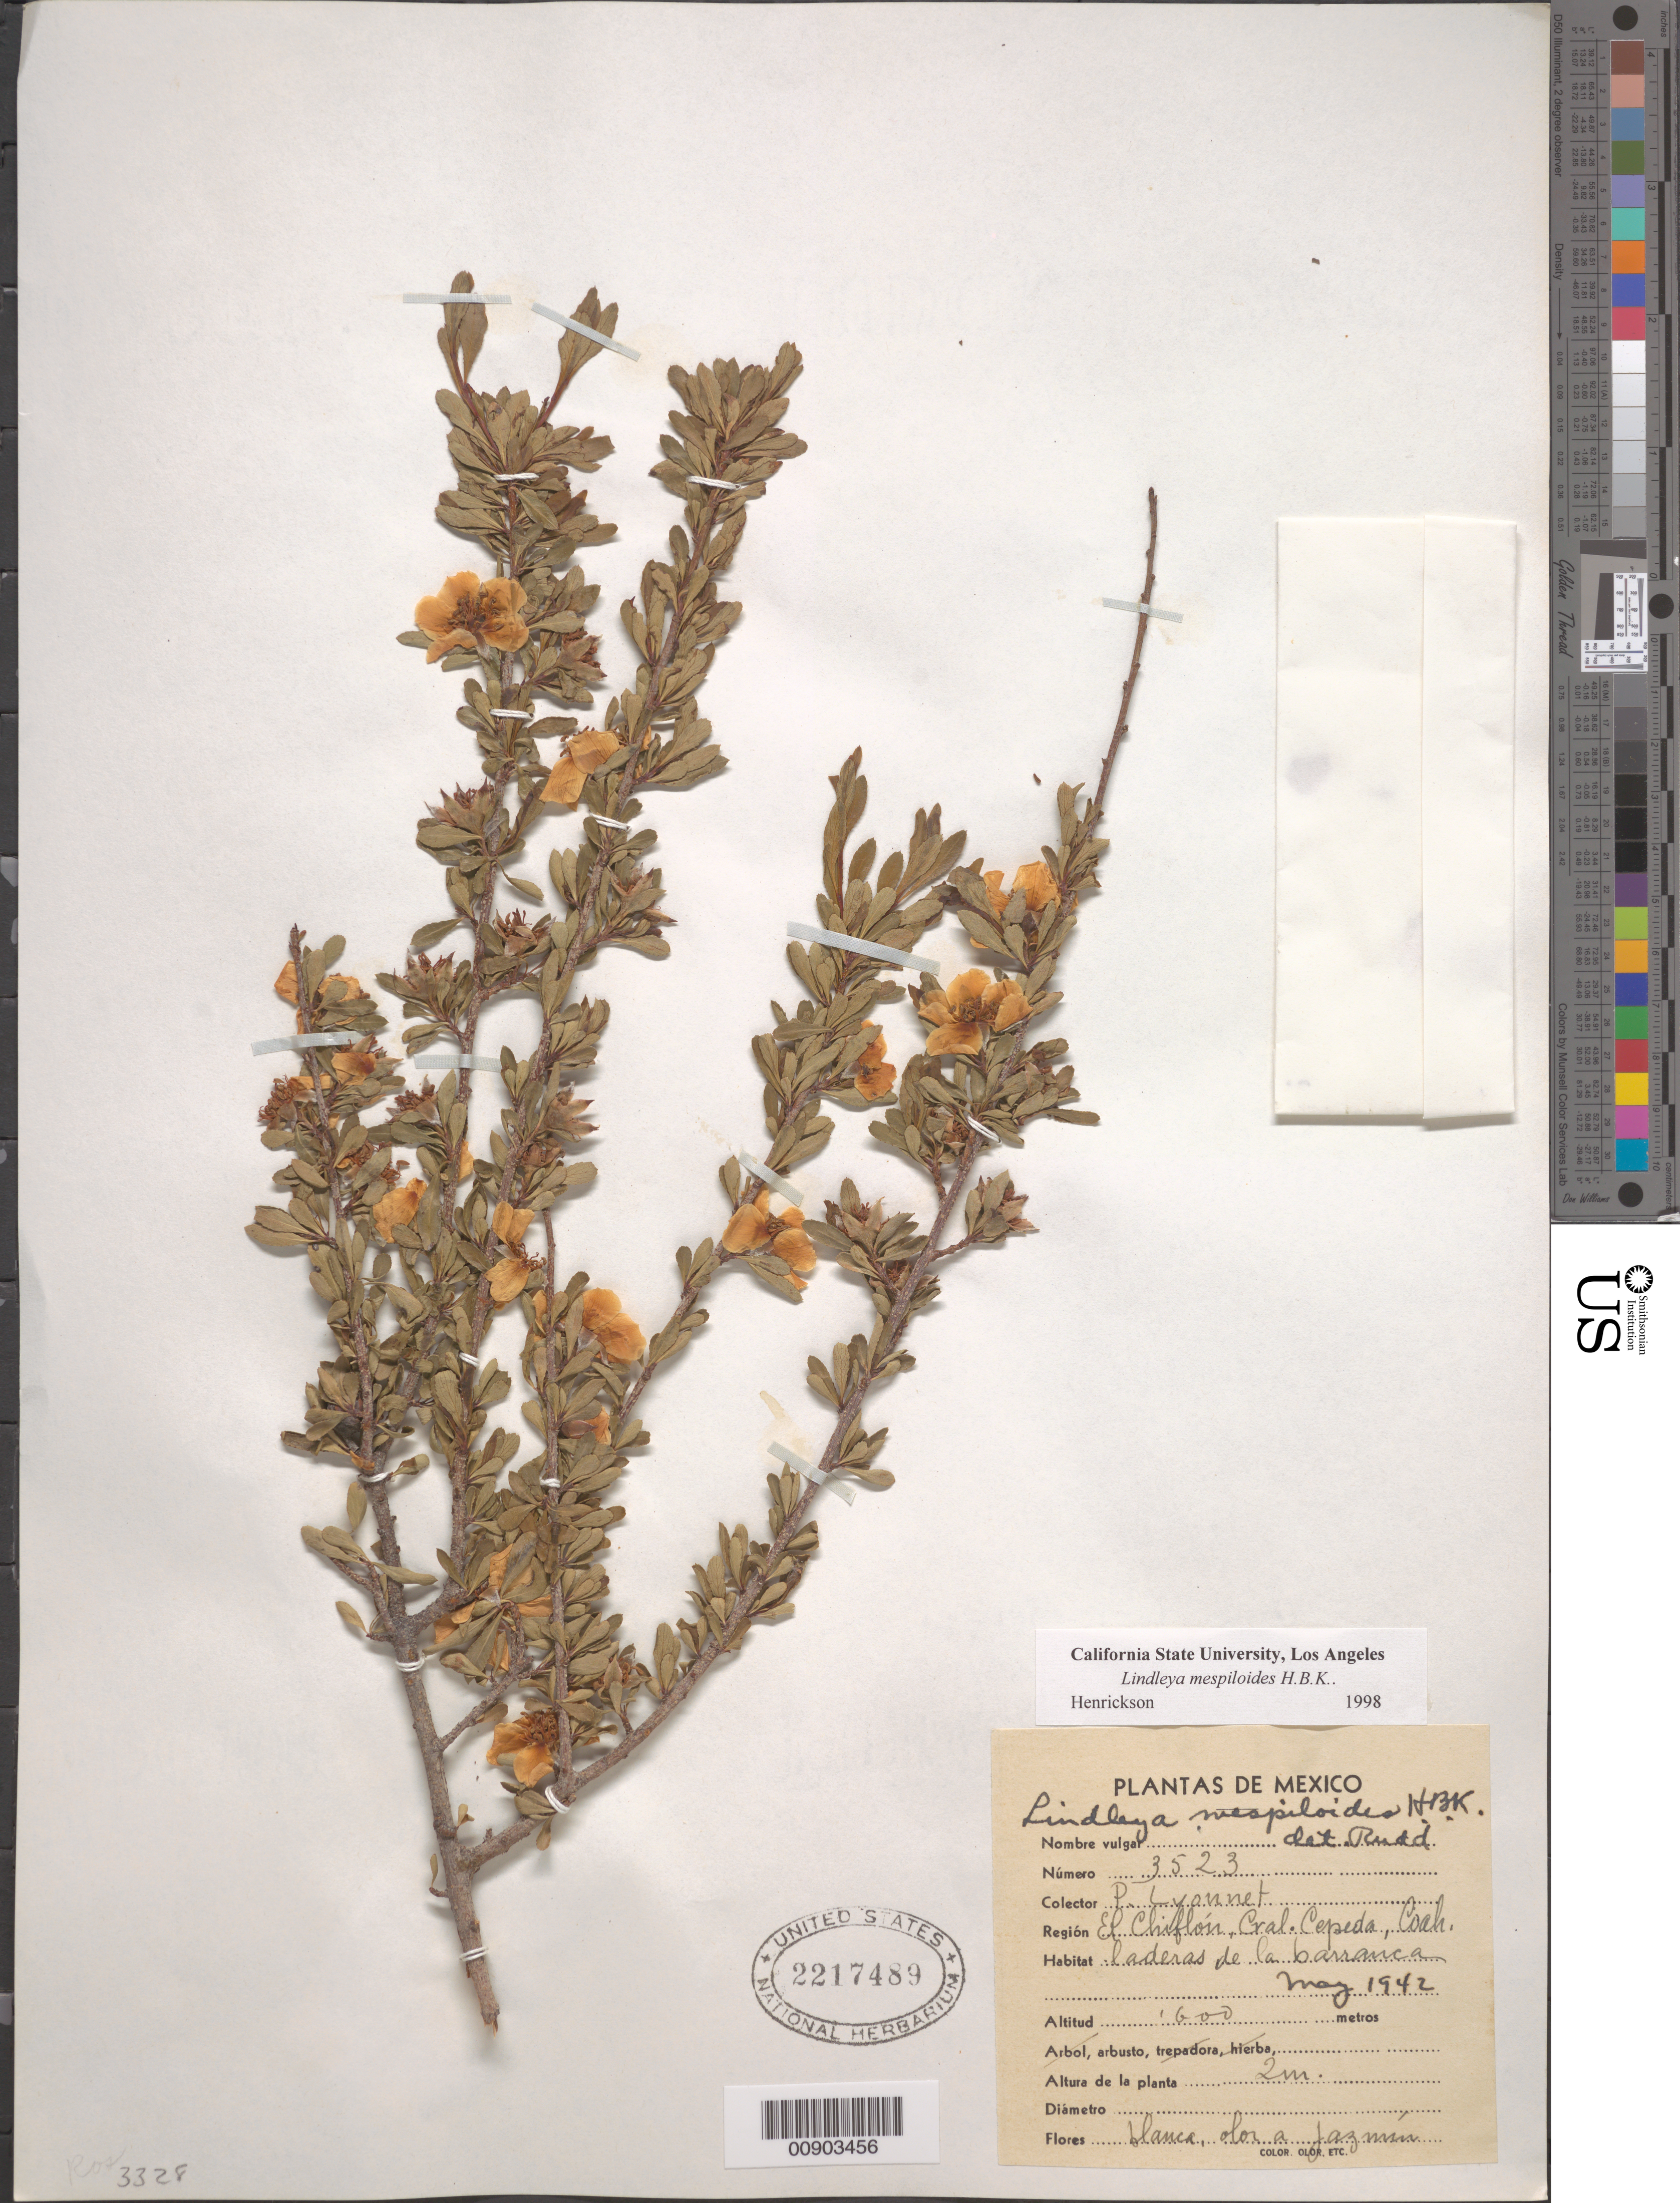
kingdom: Plantae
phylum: Tracheophyta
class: Magnoliopsida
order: Rosales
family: Rosaceae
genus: Lindleya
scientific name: Lindleya mespiloides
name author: Kunth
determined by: Henrickson, James, (CSLA), California State University at Los Angeles (UNITED STATES)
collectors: Bro. E. Lyonnet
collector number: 3523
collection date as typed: May 1942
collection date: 1942-05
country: Mexico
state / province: Coahuila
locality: El Chiflón, Gral. Cepeda, Coahuila.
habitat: Laderas de la barranca.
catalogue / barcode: US 2217489